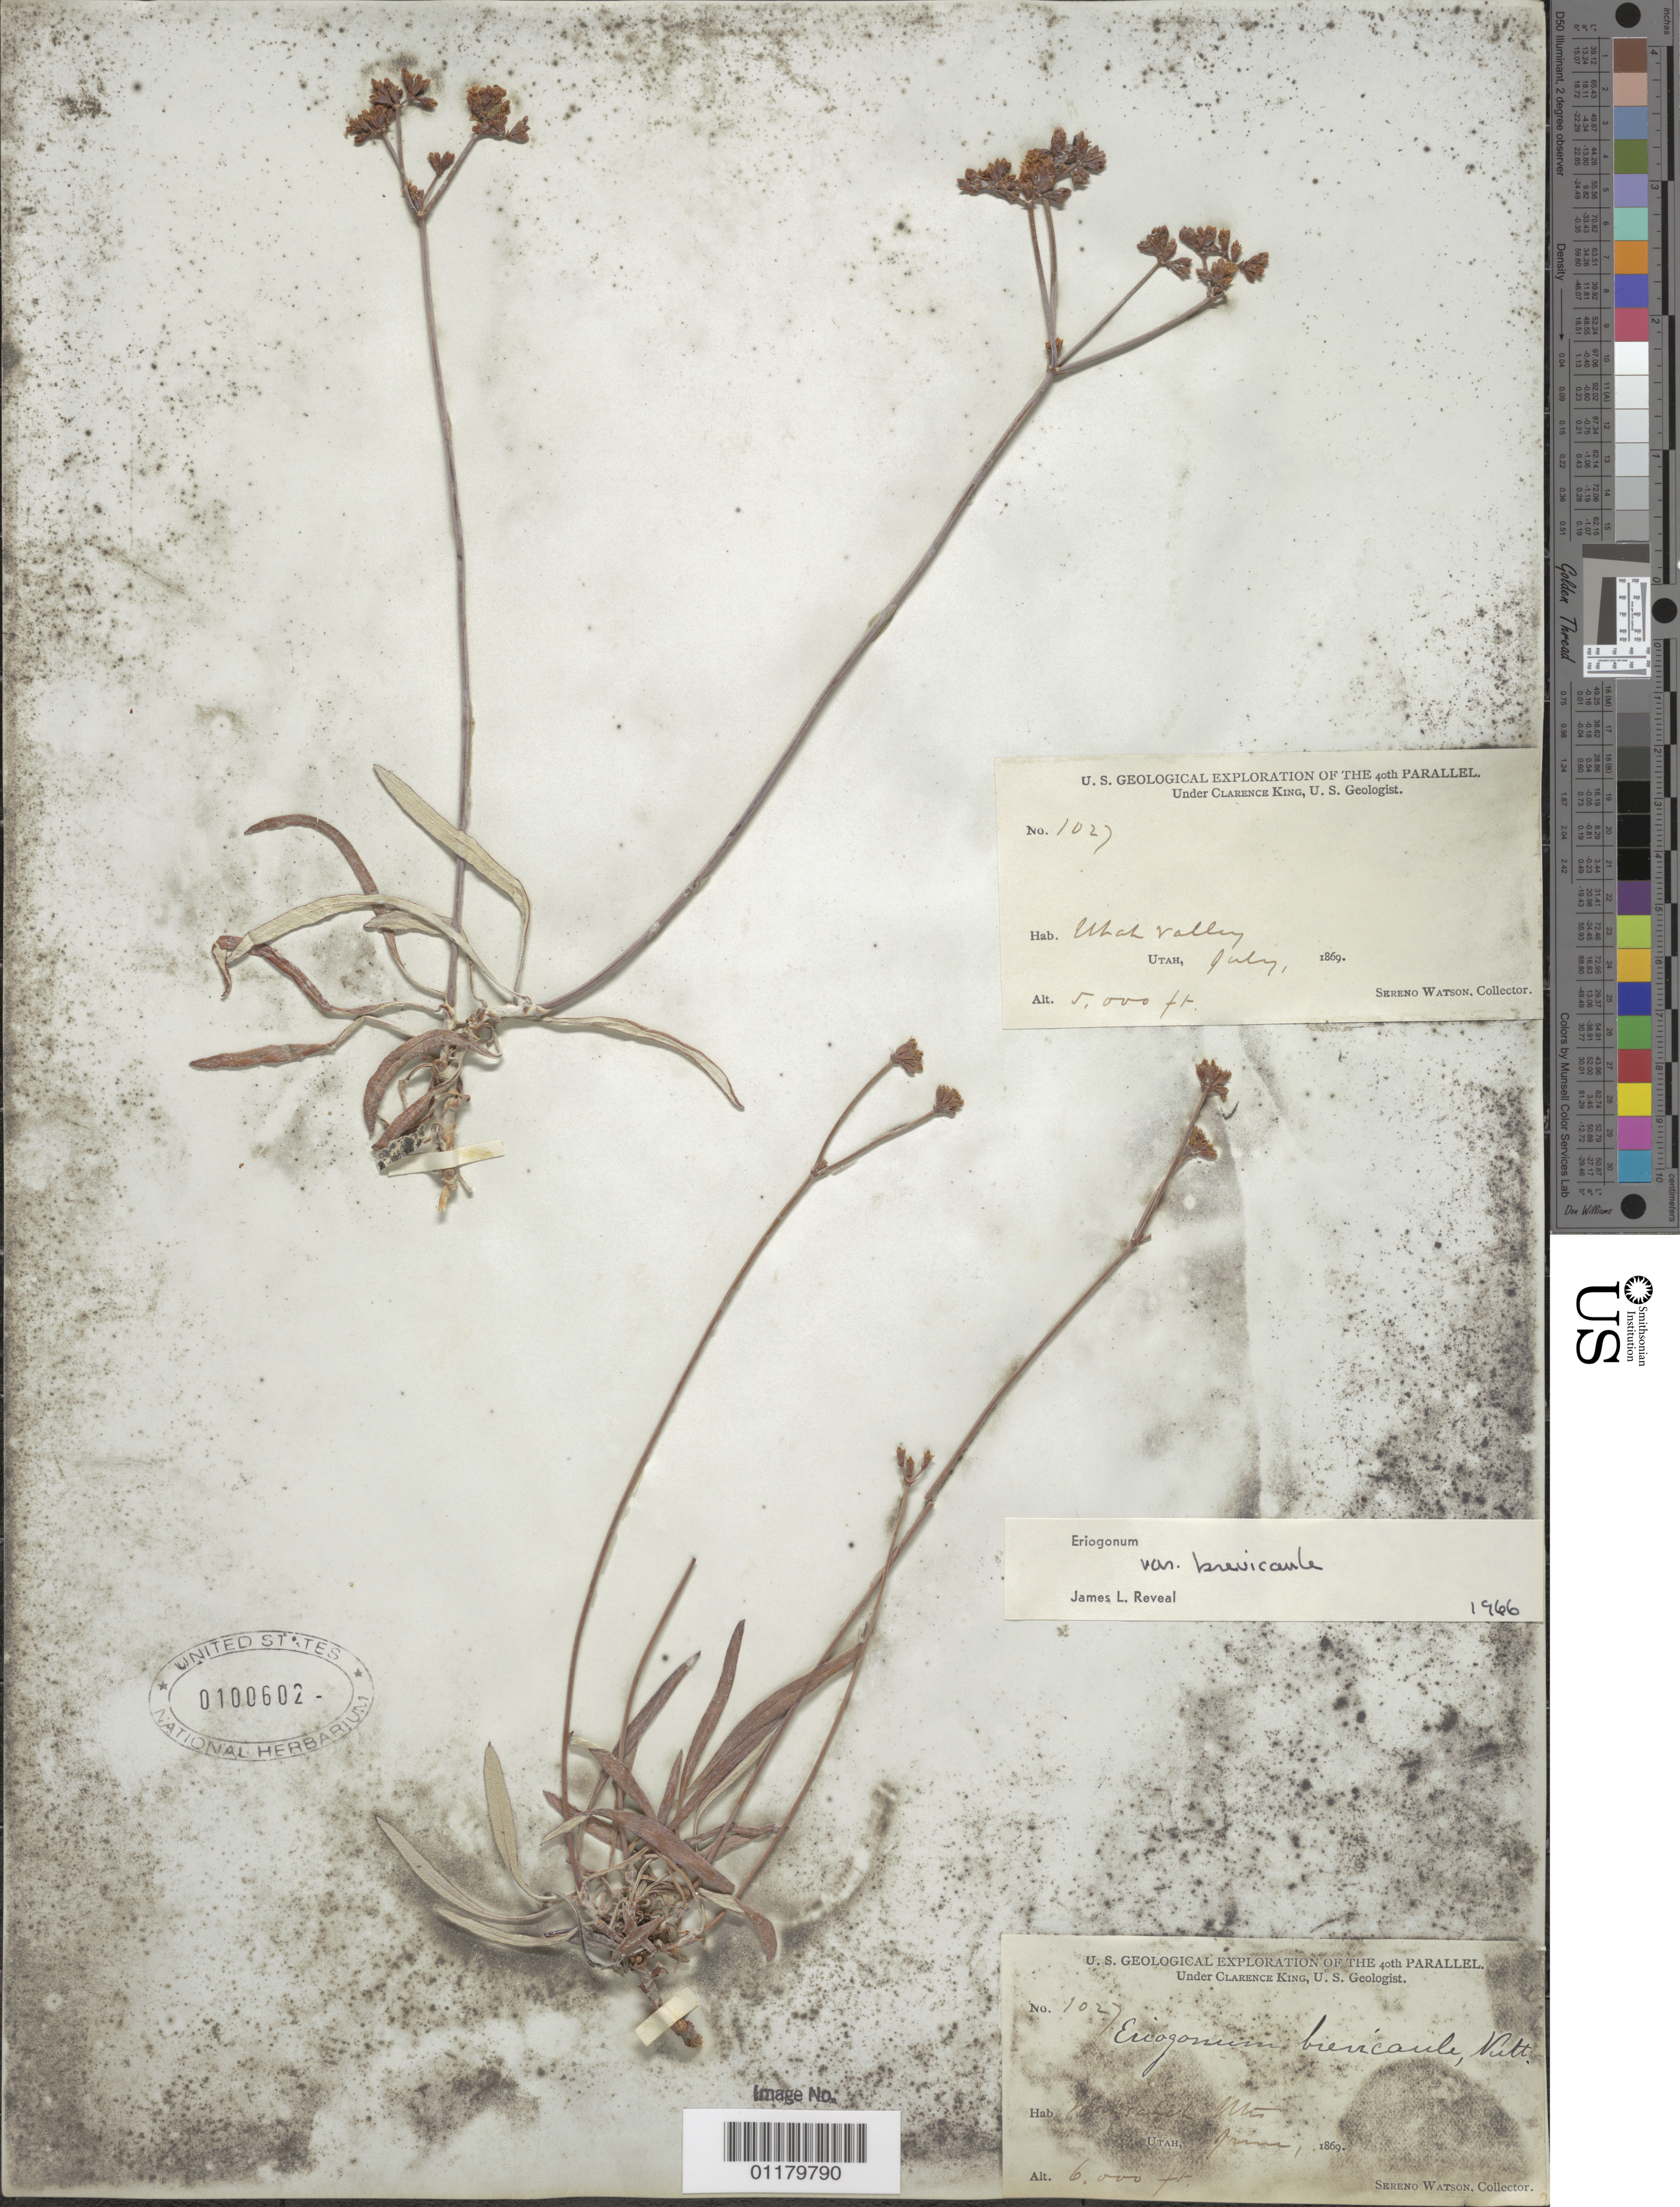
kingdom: Plantae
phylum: Tracheophyta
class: Magnoliopsida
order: Caryophyllales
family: Polygonaceae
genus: Eriogonum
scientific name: Eriogonum brevicaule var. brevicaule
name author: Nutt.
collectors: S. Watson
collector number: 1027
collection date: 1869-06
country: United States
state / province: Utah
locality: Wasatch Mountains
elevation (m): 1829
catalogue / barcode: US 100602